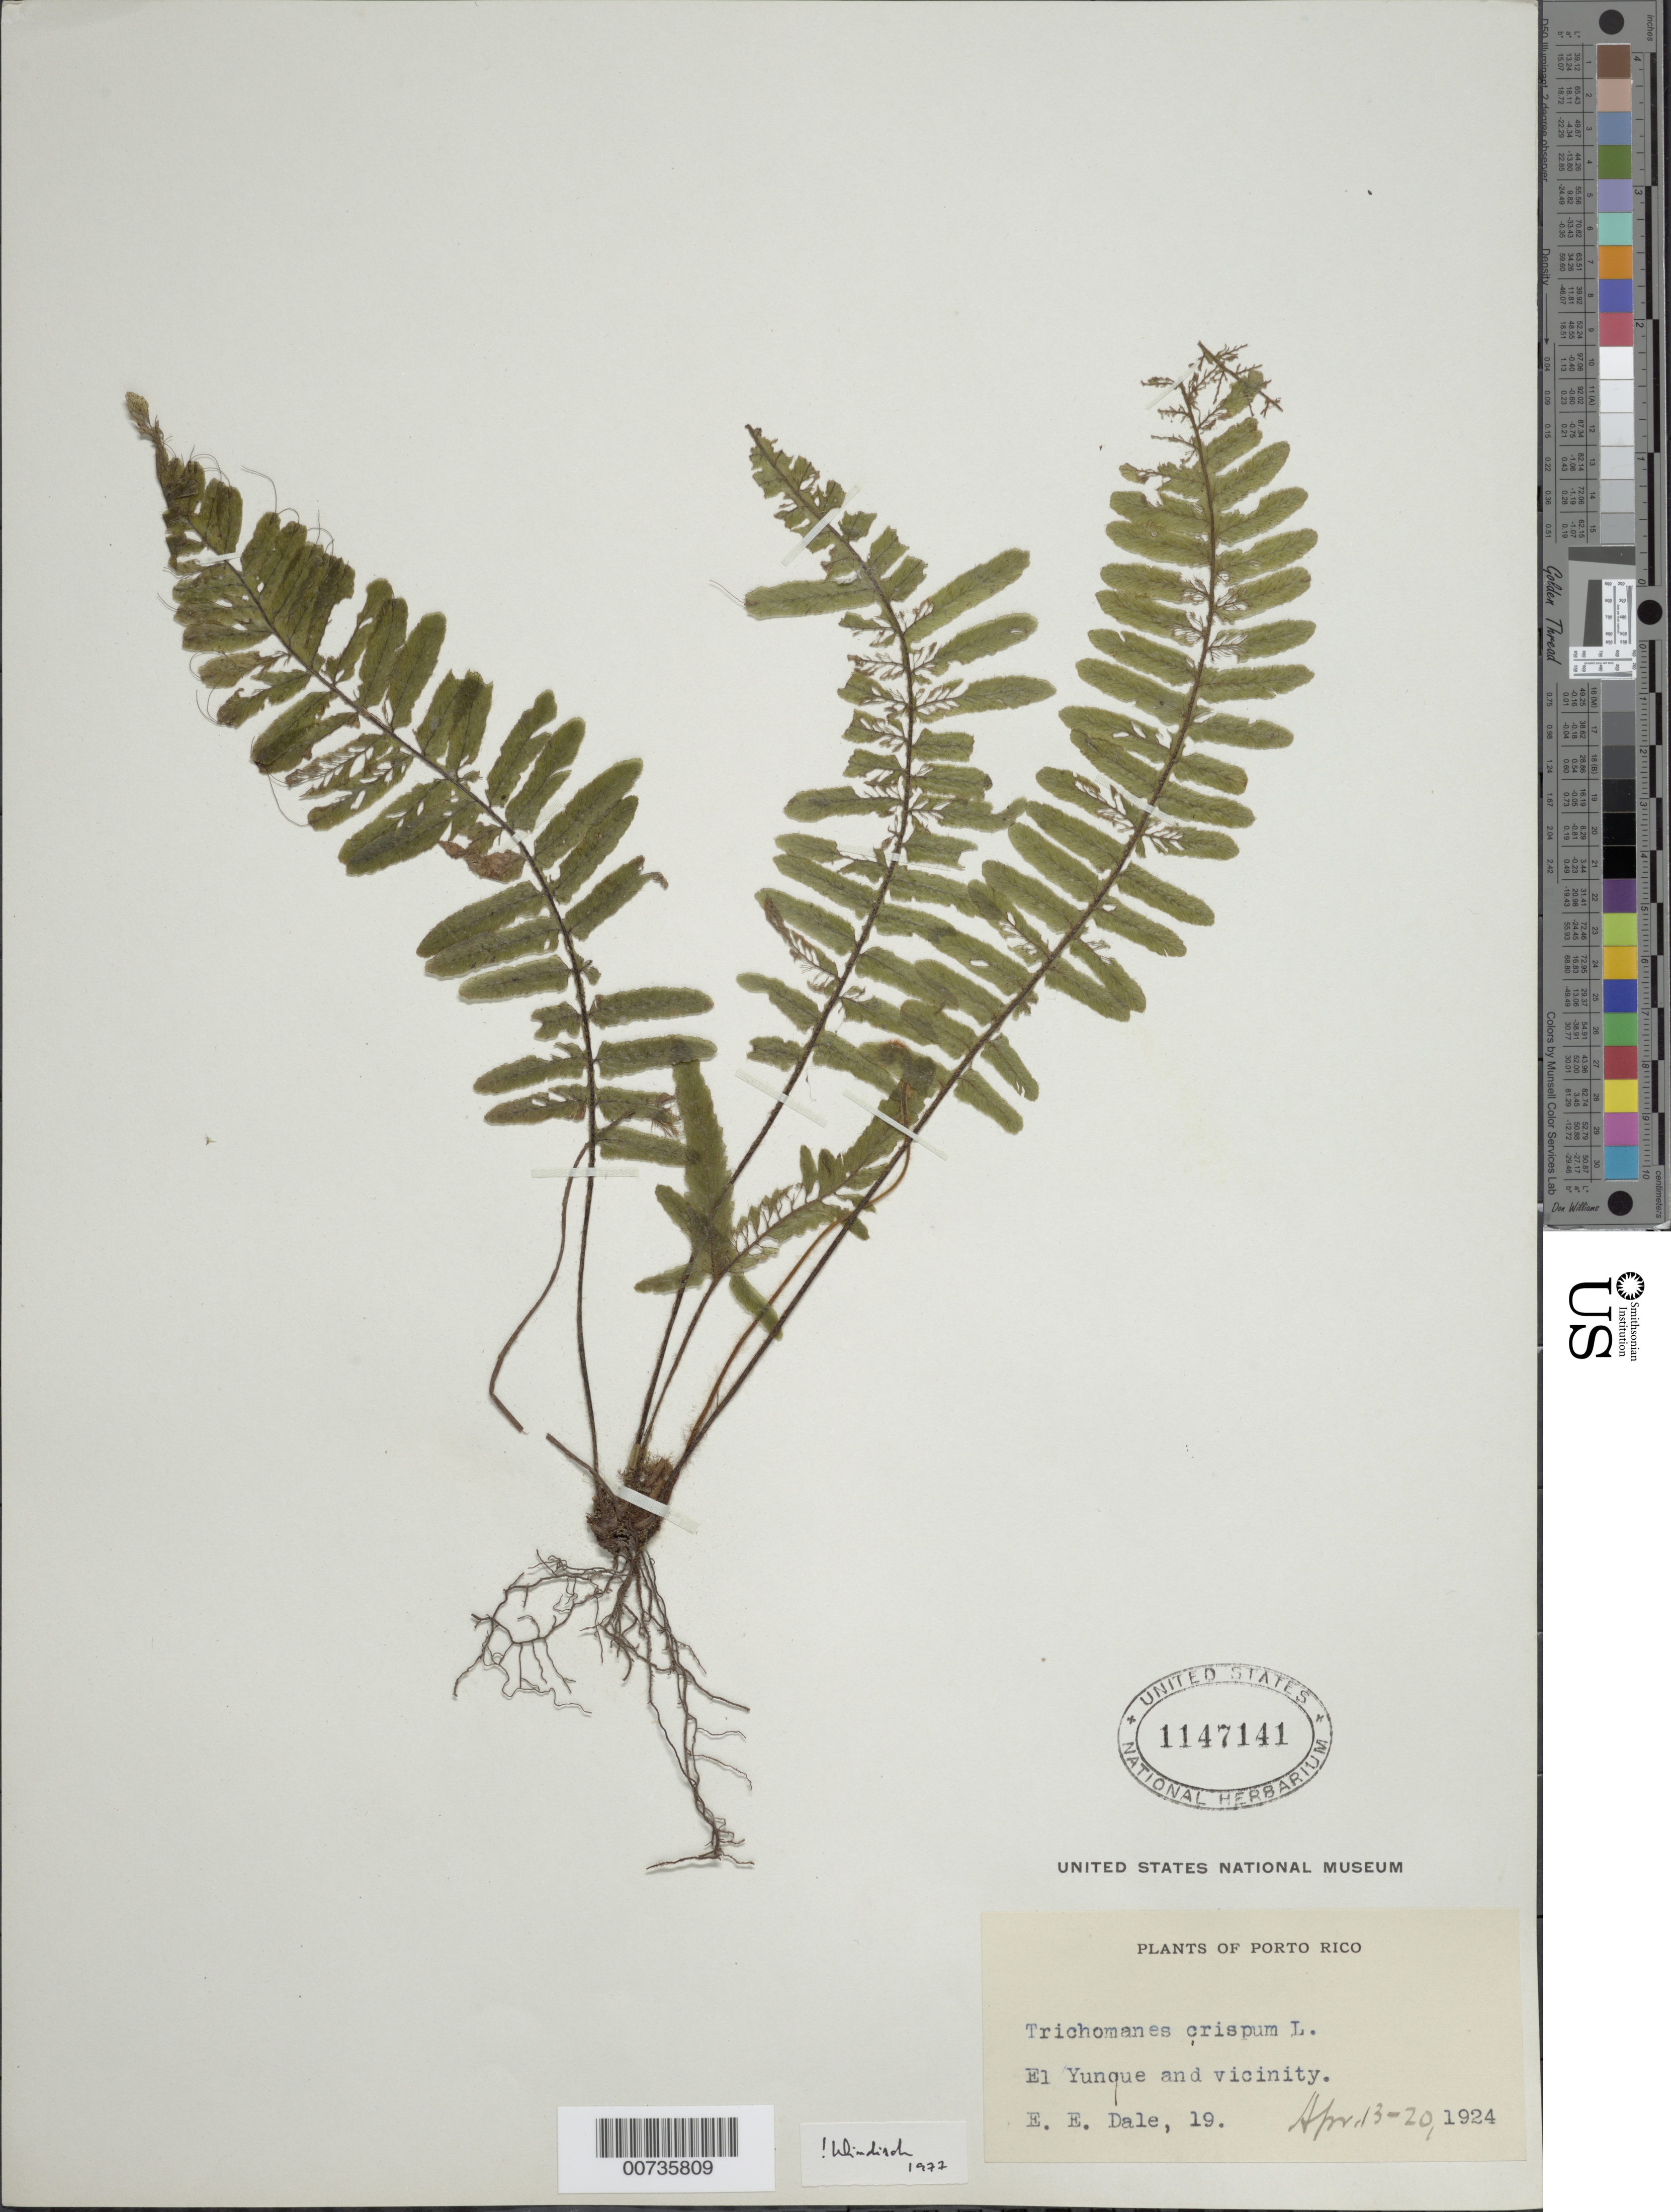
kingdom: Plantae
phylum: Tracheophyta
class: Polypodiopsida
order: Hymenophyllales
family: Hymenophyllaceae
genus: Trichomanes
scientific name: Trichomanes crispum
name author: L.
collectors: E. Dale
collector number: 19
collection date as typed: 13 Apr 1924 to 20 Apr 1924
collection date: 1924-04-13/1924-04-20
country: Puerto Rico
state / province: Río Grande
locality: El Yunque & vicinity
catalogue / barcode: US 1147141